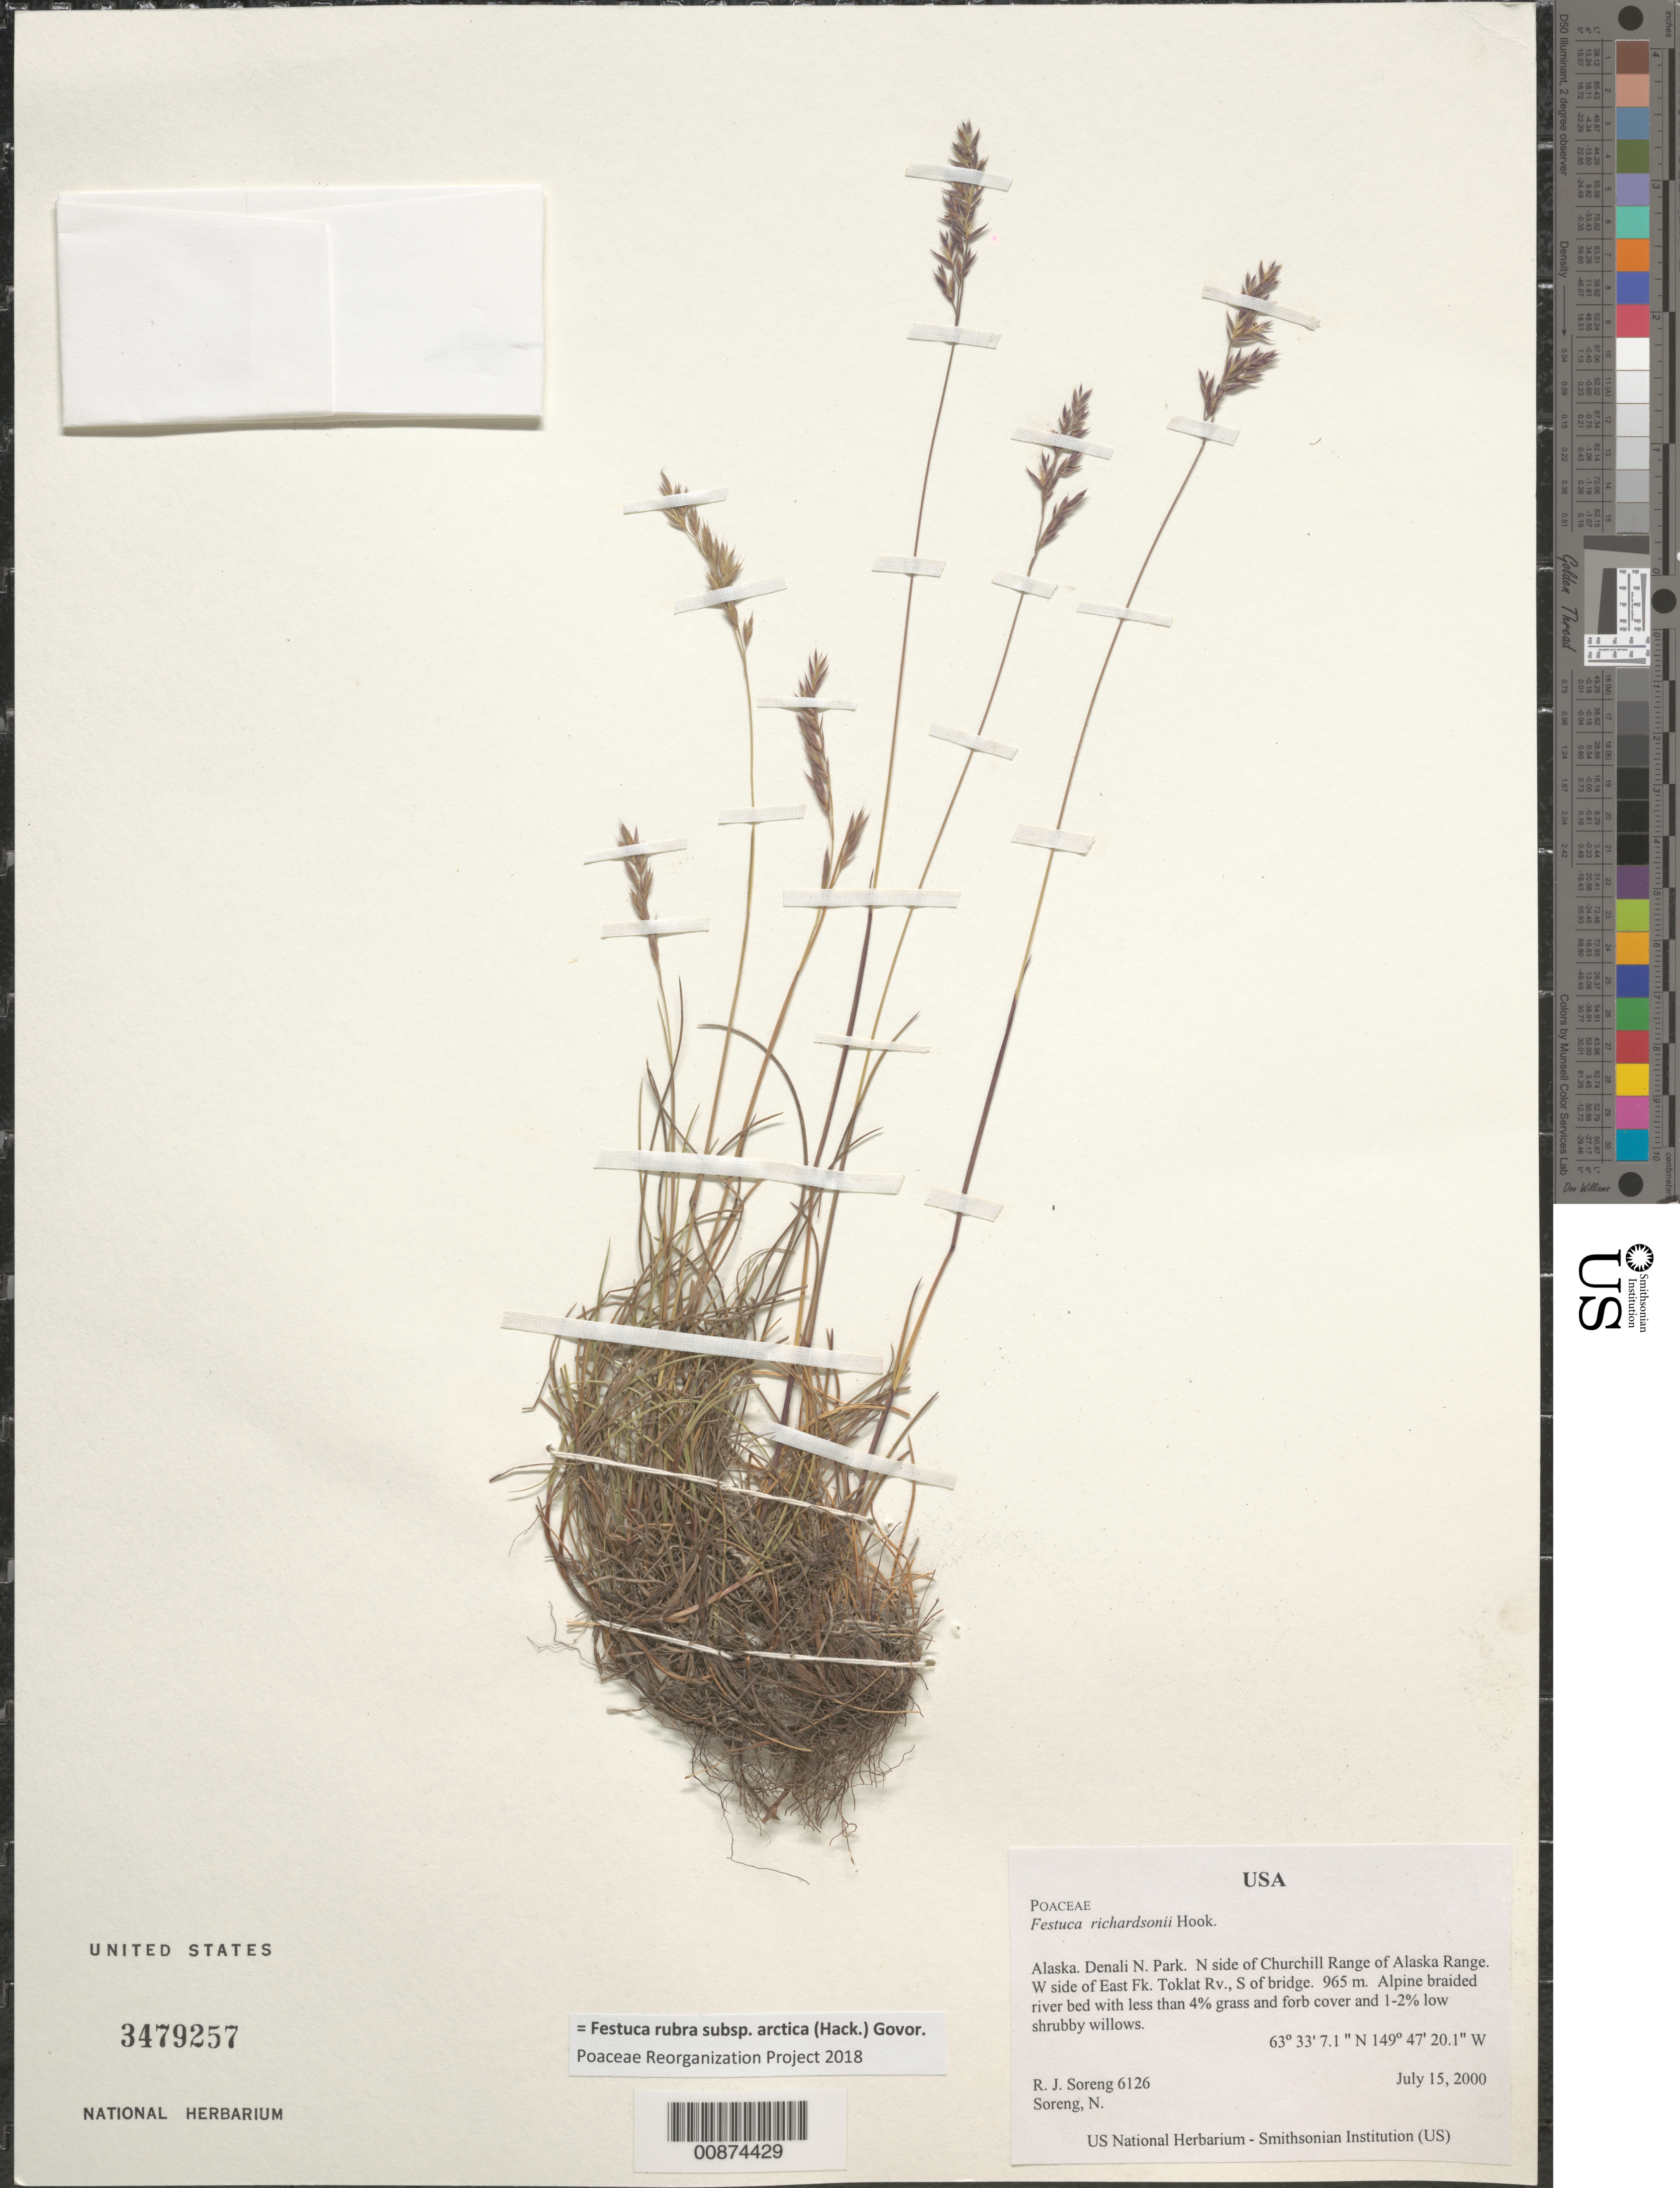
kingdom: Plantae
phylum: Tracheophyta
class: Liliopsida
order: Poales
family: Poaceae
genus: Festuca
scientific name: Festuca rubra subsp. arctica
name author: (Hack.) Govor.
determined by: Poaceae Reorganization Project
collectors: R. J. Soreng & N. L. Soreng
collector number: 6126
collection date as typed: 15 Jul 2000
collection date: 2000-07-15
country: United States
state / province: Alaska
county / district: Denali N. Park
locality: N side of Churchill Range of Alaska Range. W side of East Fk. Toklat Rv., S of bridge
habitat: Alpine braided river bed with less than 4% grass and forb cover and 1-2% low shruby willows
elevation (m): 965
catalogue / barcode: US 3479257